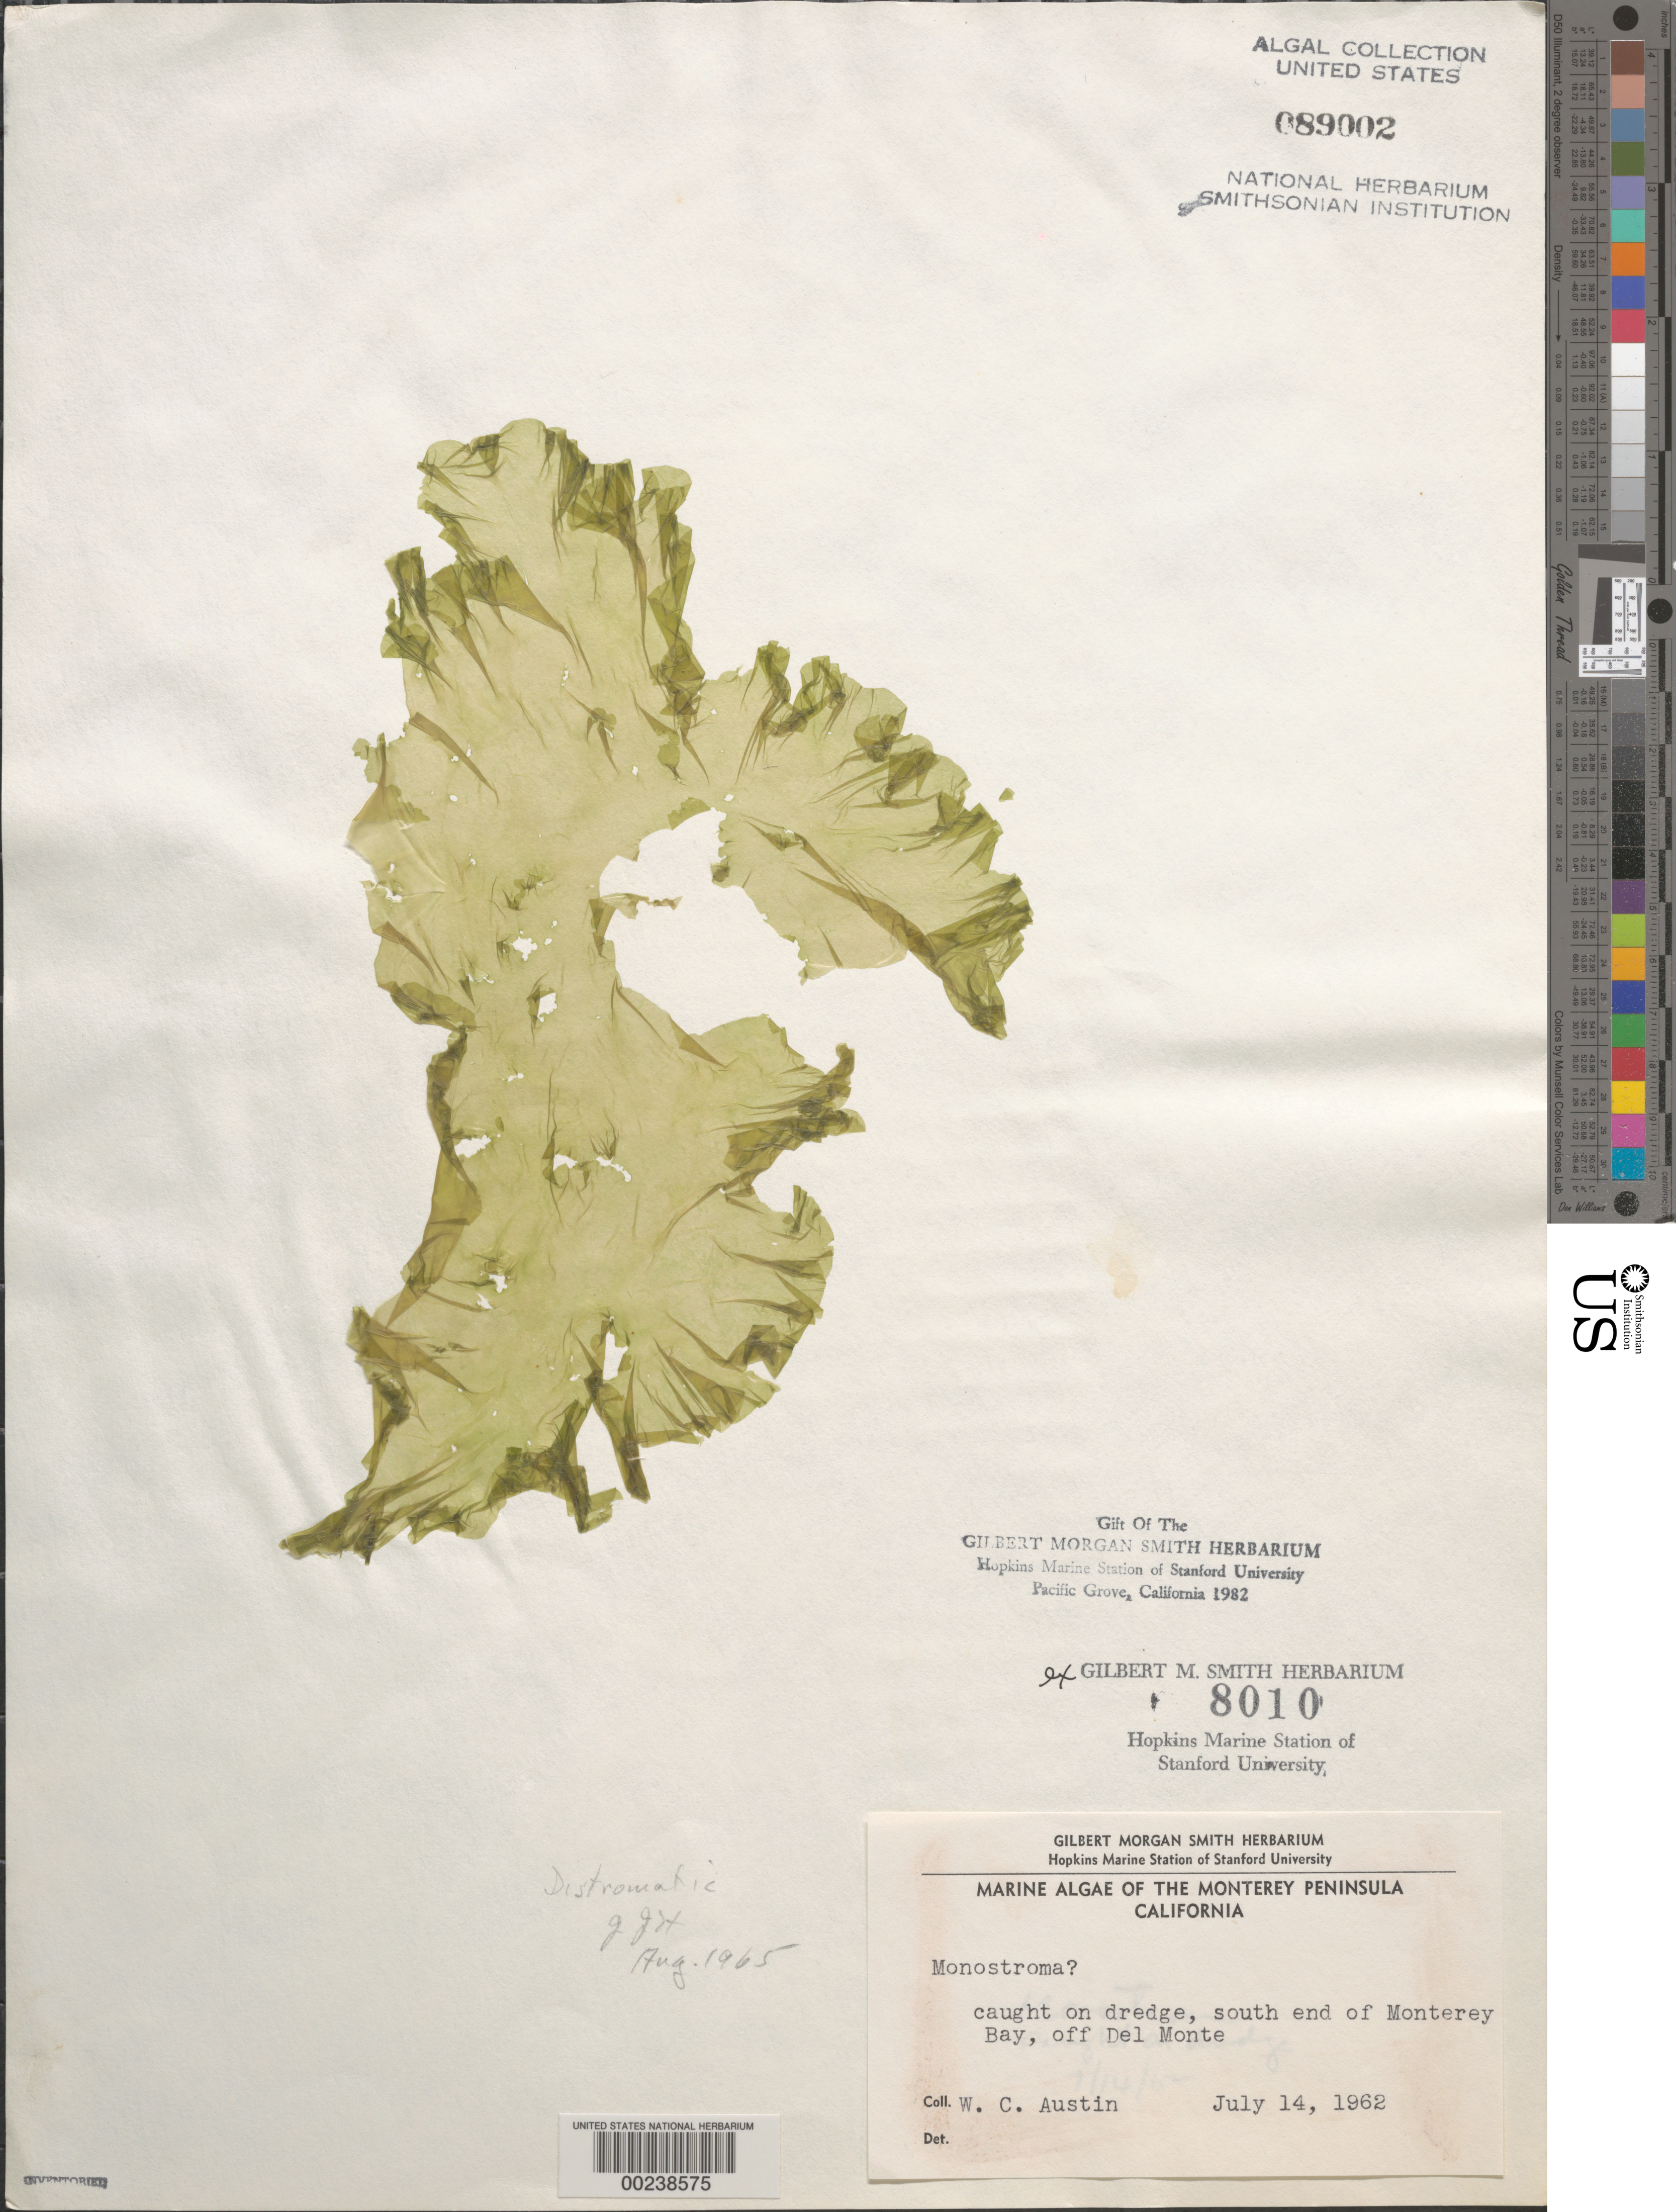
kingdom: Plantae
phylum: Chlorophyta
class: Ulvophyceae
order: Ulvales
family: Monostromataceae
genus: Monostroma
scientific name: Monostroma sp.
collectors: W. Austin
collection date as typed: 14 Jul 1962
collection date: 1962-07-14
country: United States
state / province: California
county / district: Monterey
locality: Monterey Bay, off Del Monte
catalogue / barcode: US 89002